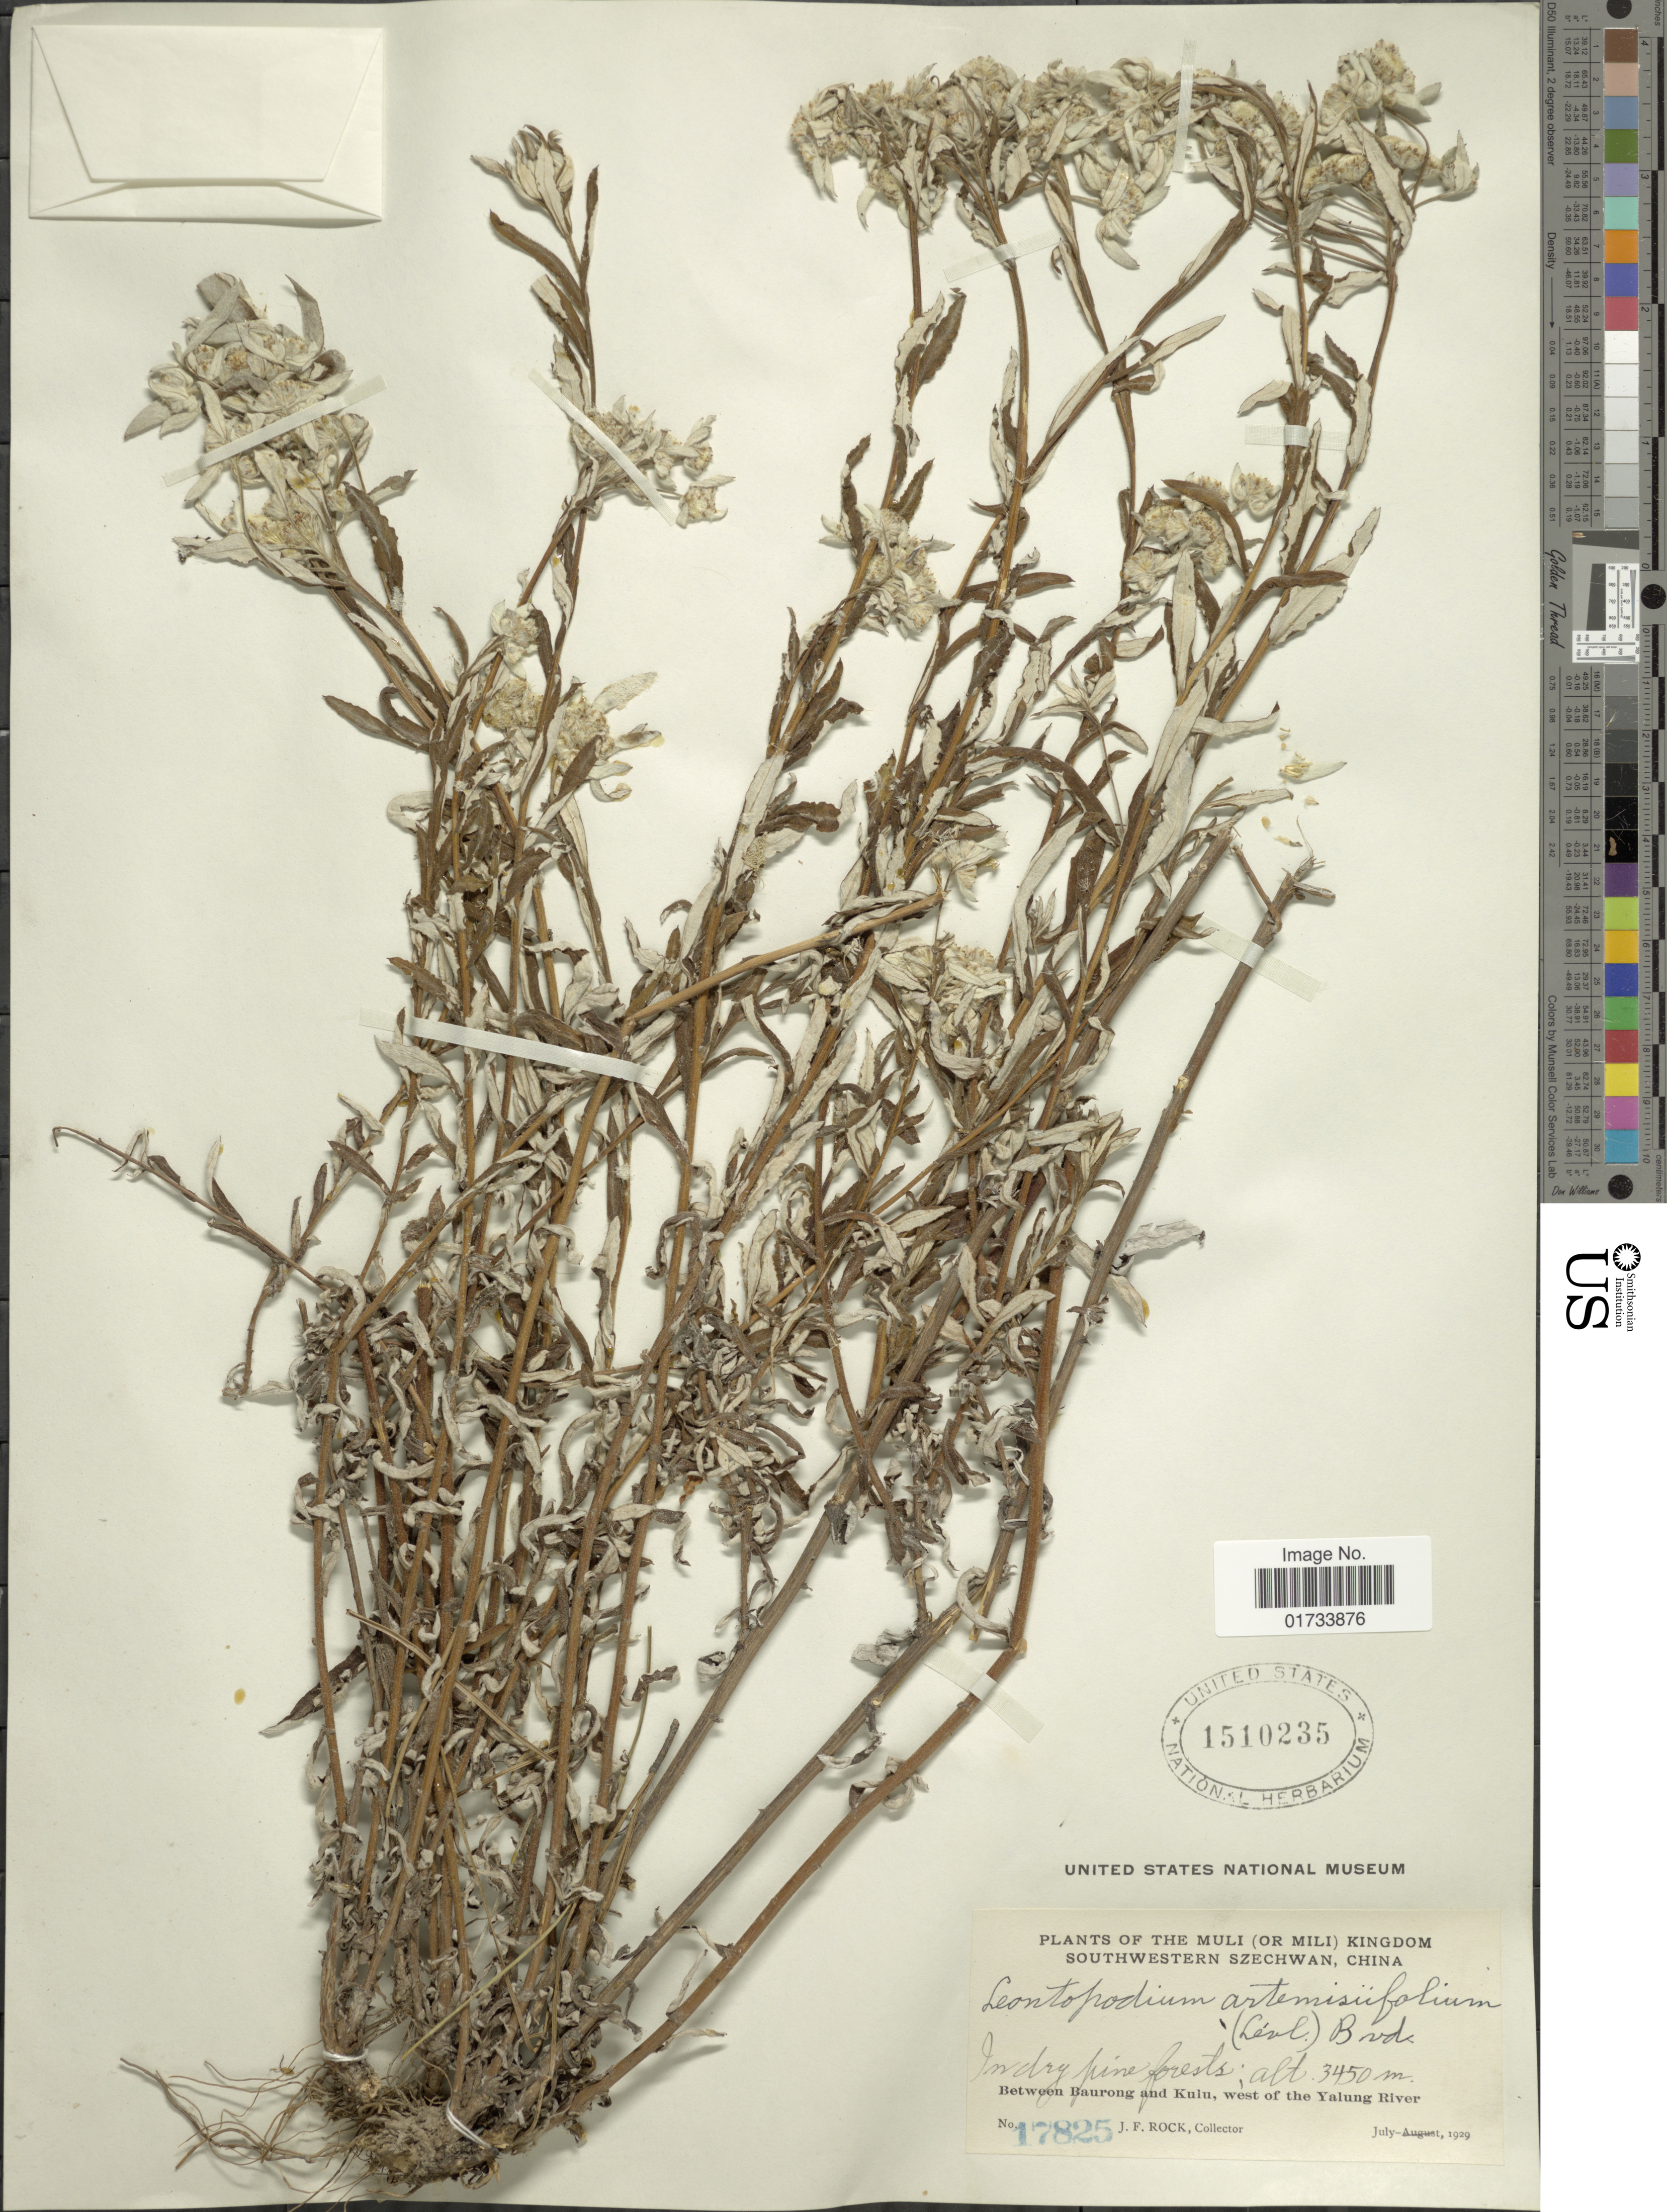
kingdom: Plantae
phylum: Tracheophyta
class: Magnoliopsida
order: Asterales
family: Asteraceae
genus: Leontopodium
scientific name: Leontopodium artemisiifolium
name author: (H. Lév.) Beauverd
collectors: J. Rock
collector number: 17825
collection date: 1929-07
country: China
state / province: Sichuan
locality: Muli (or Mili) Kingdom, southwestern Szechwan, in dry pine forests, between Baurong and Kulu, west of the Yalung River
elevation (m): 3450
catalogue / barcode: US 1510235